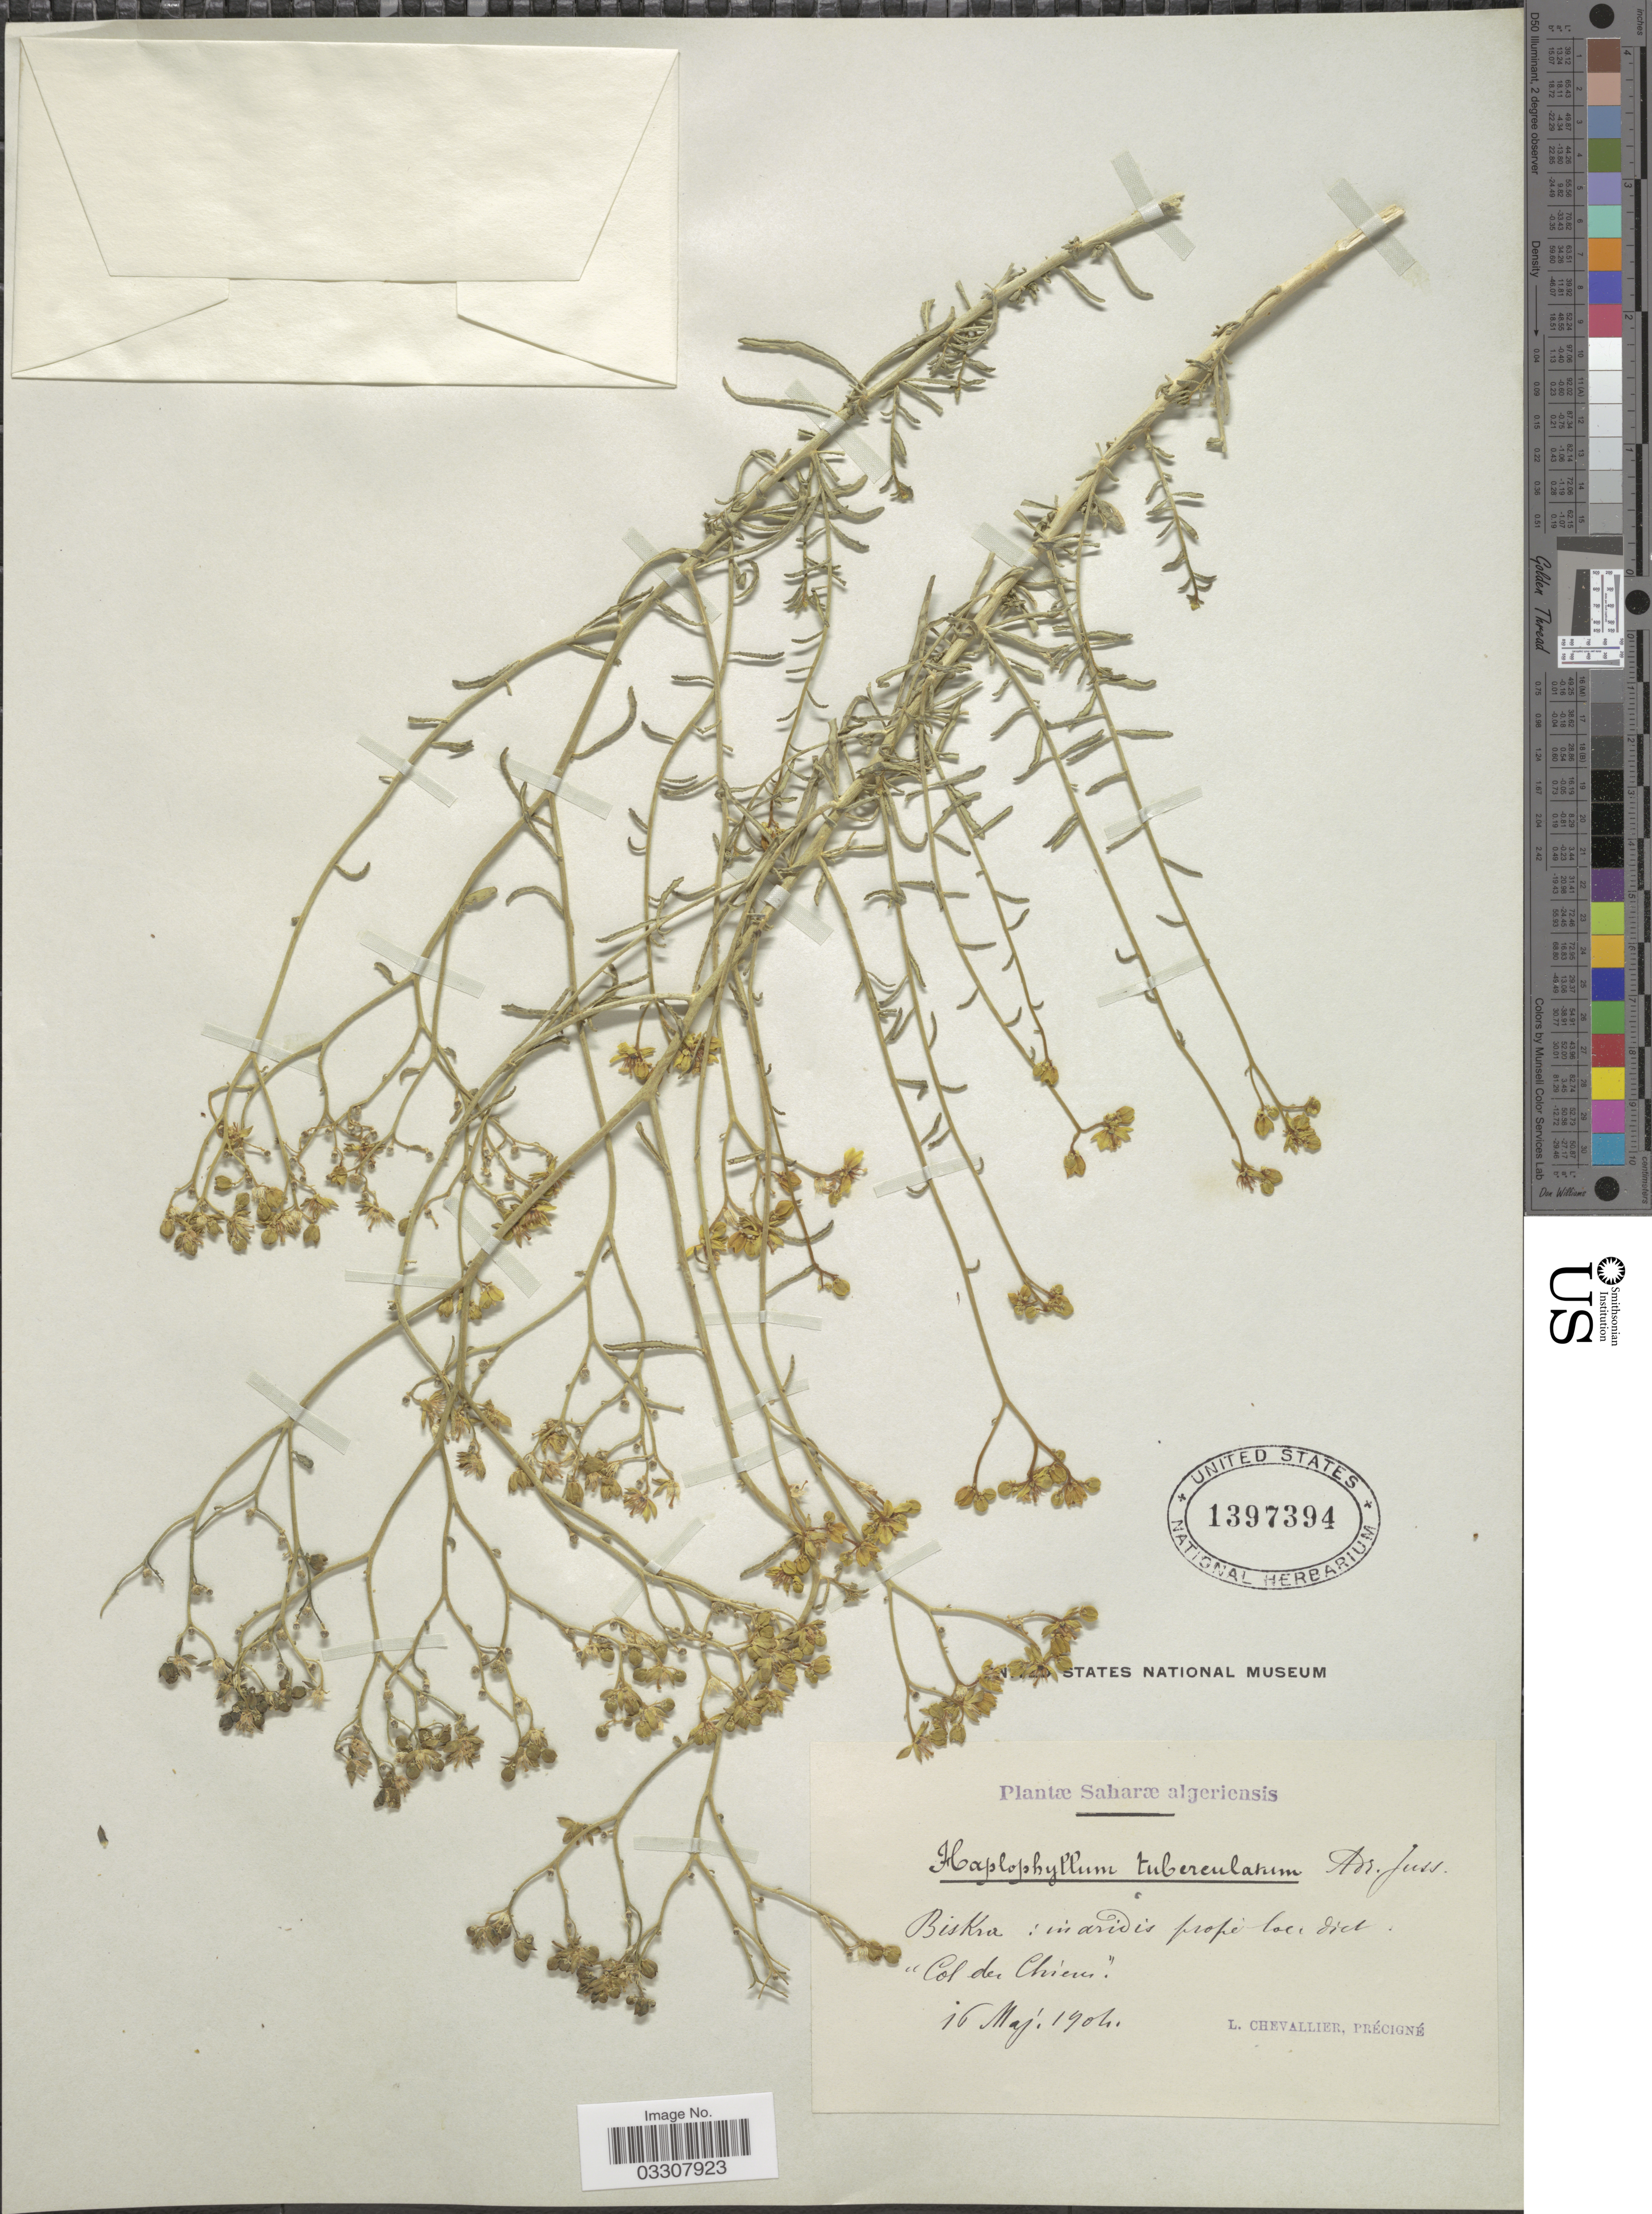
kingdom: Plantae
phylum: Tracheophyta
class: Magnoliopsida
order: Sapindales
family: Rutaceae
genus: Haplophyllum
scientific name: Haplophyllum tuberculatum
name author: (Forssk.) A. Juss.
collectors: L. Chevallier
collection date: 1904-05-16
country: Algeria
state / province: Biskra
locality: Saharæ algeriensis. Biskra: in aridis prope loco dict. "Col des Chiens".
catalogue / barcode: US 1397394